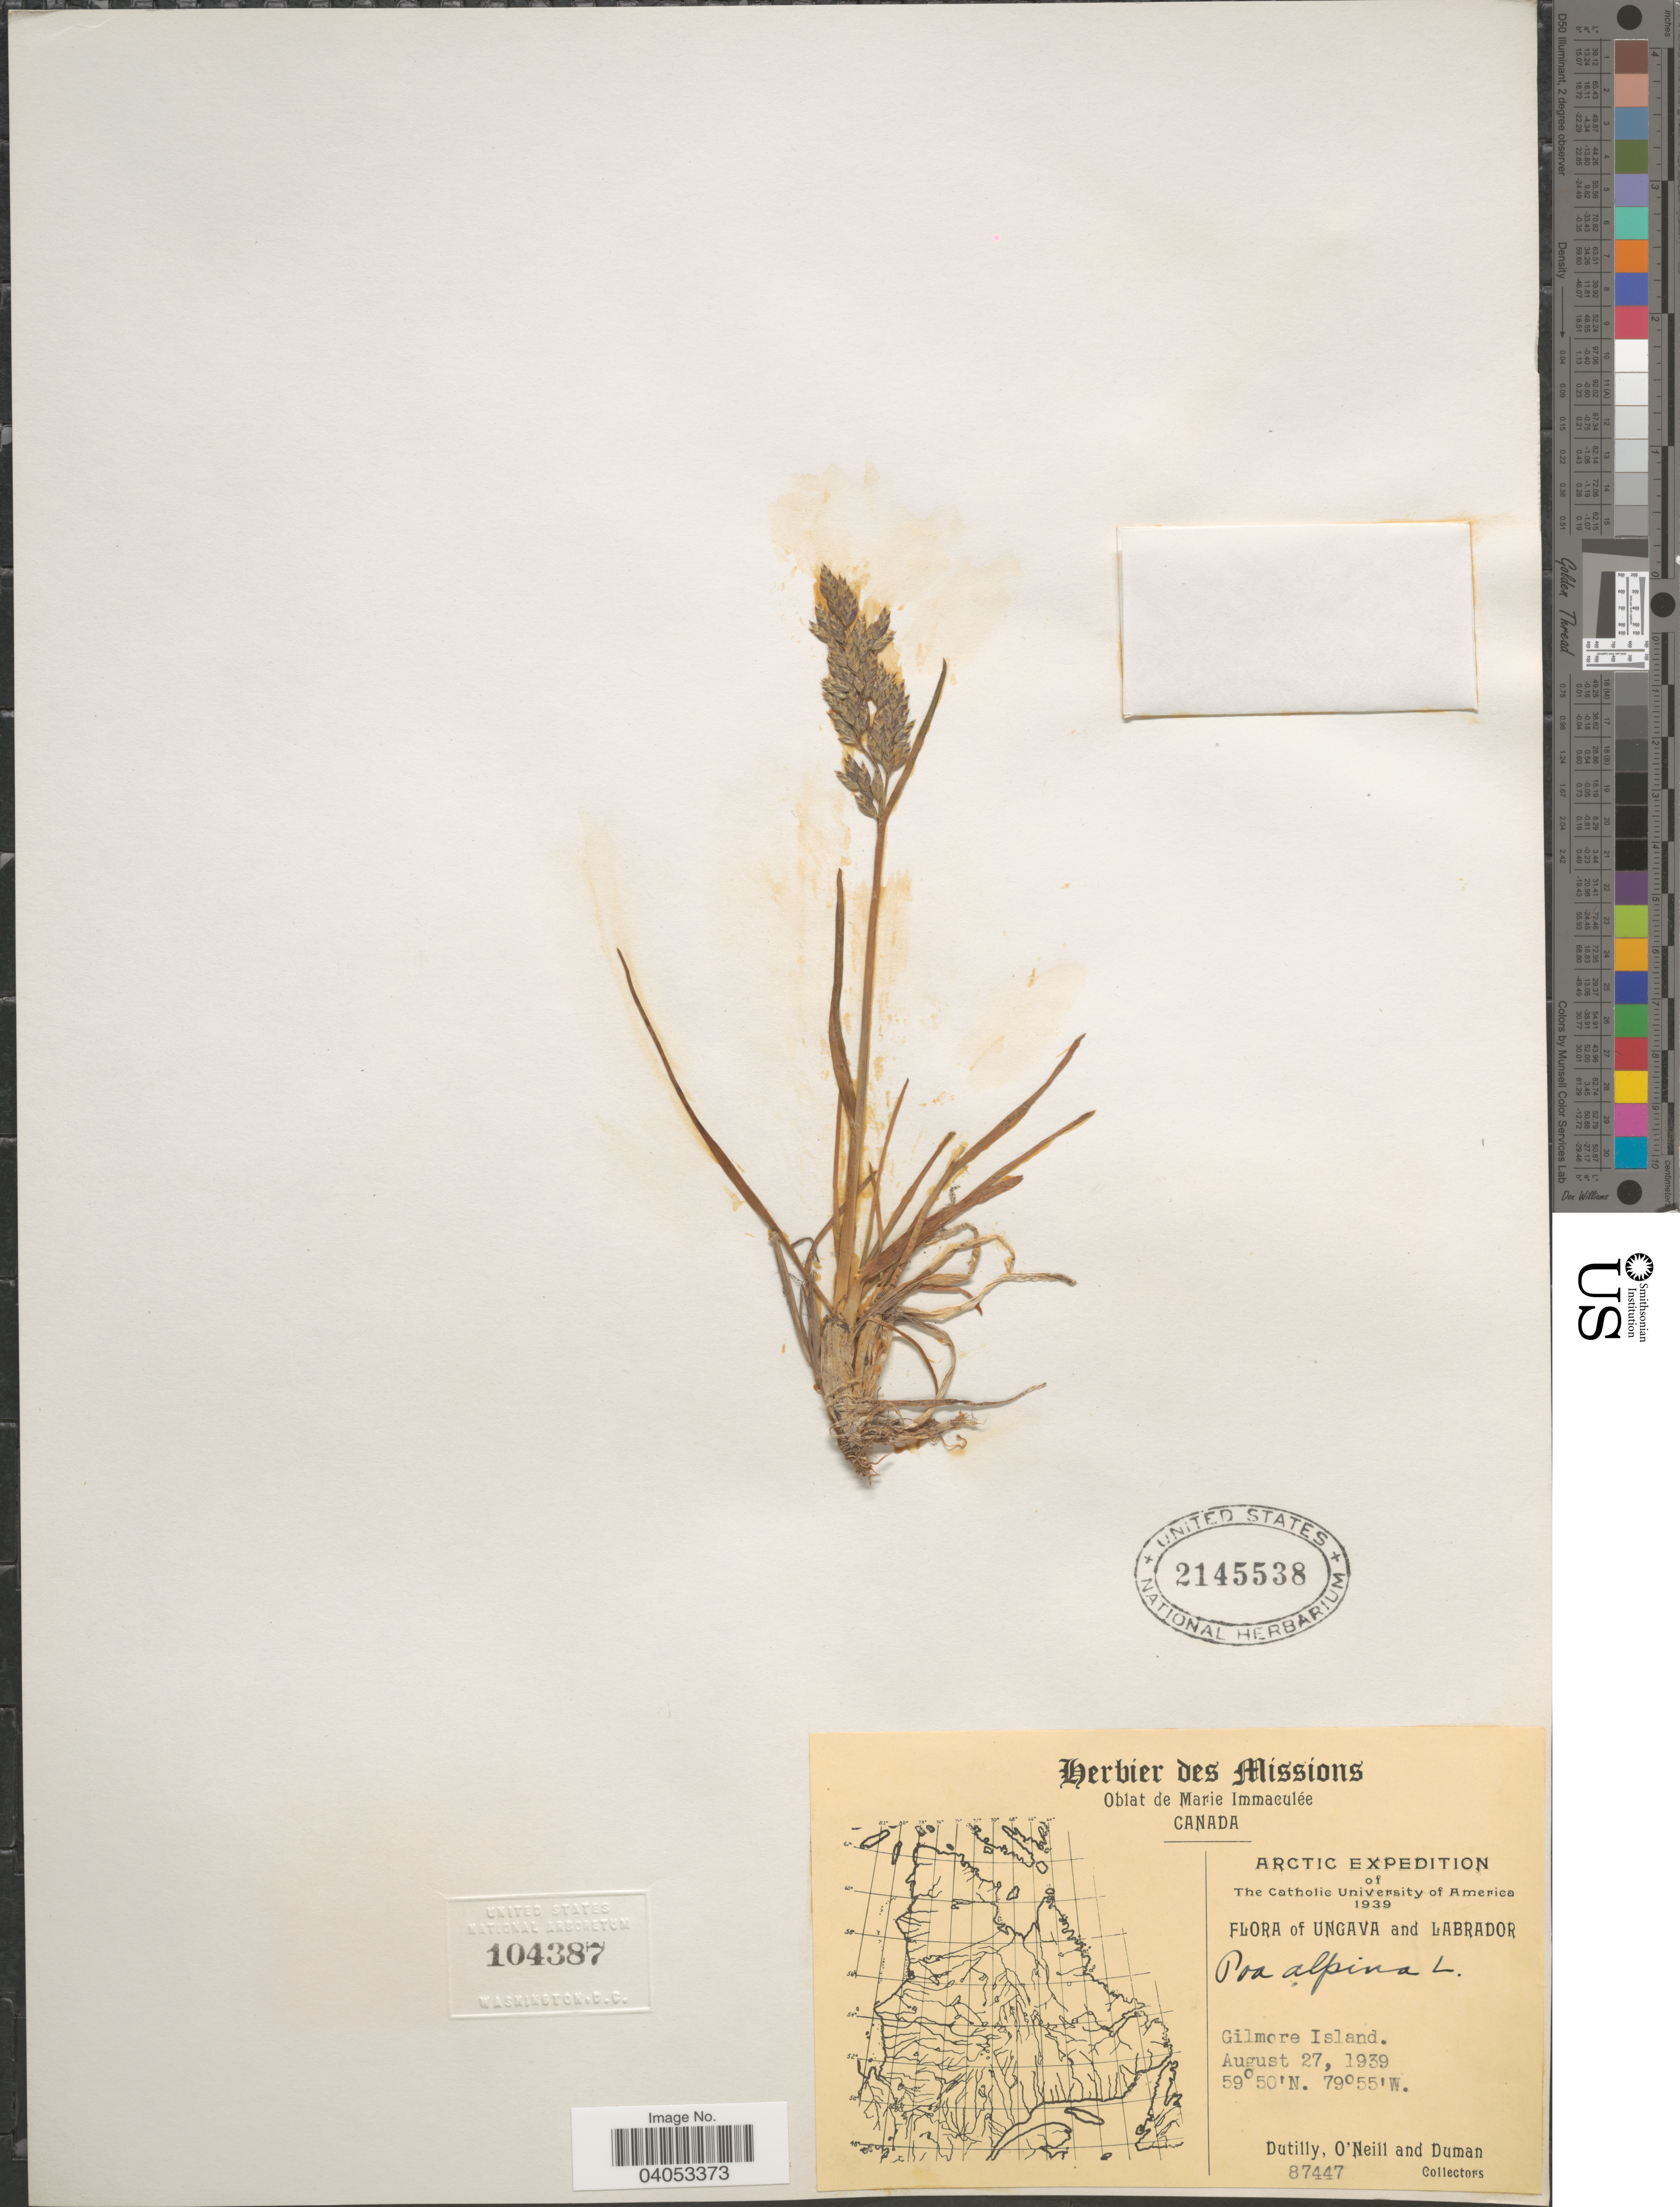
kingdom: Plantae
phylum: Tracheophyta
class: Liliopsida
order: Poales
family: Poaceae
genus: Poa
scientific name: Poa alpina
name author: L.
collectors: -. Dutilly, O' Neill & -. Duman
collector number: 87447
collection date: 1939-08-27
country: Canada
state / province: Newfoundland and Labrador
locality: Ungava and Labrador. Gilmore Island.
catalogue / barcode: US 2145538